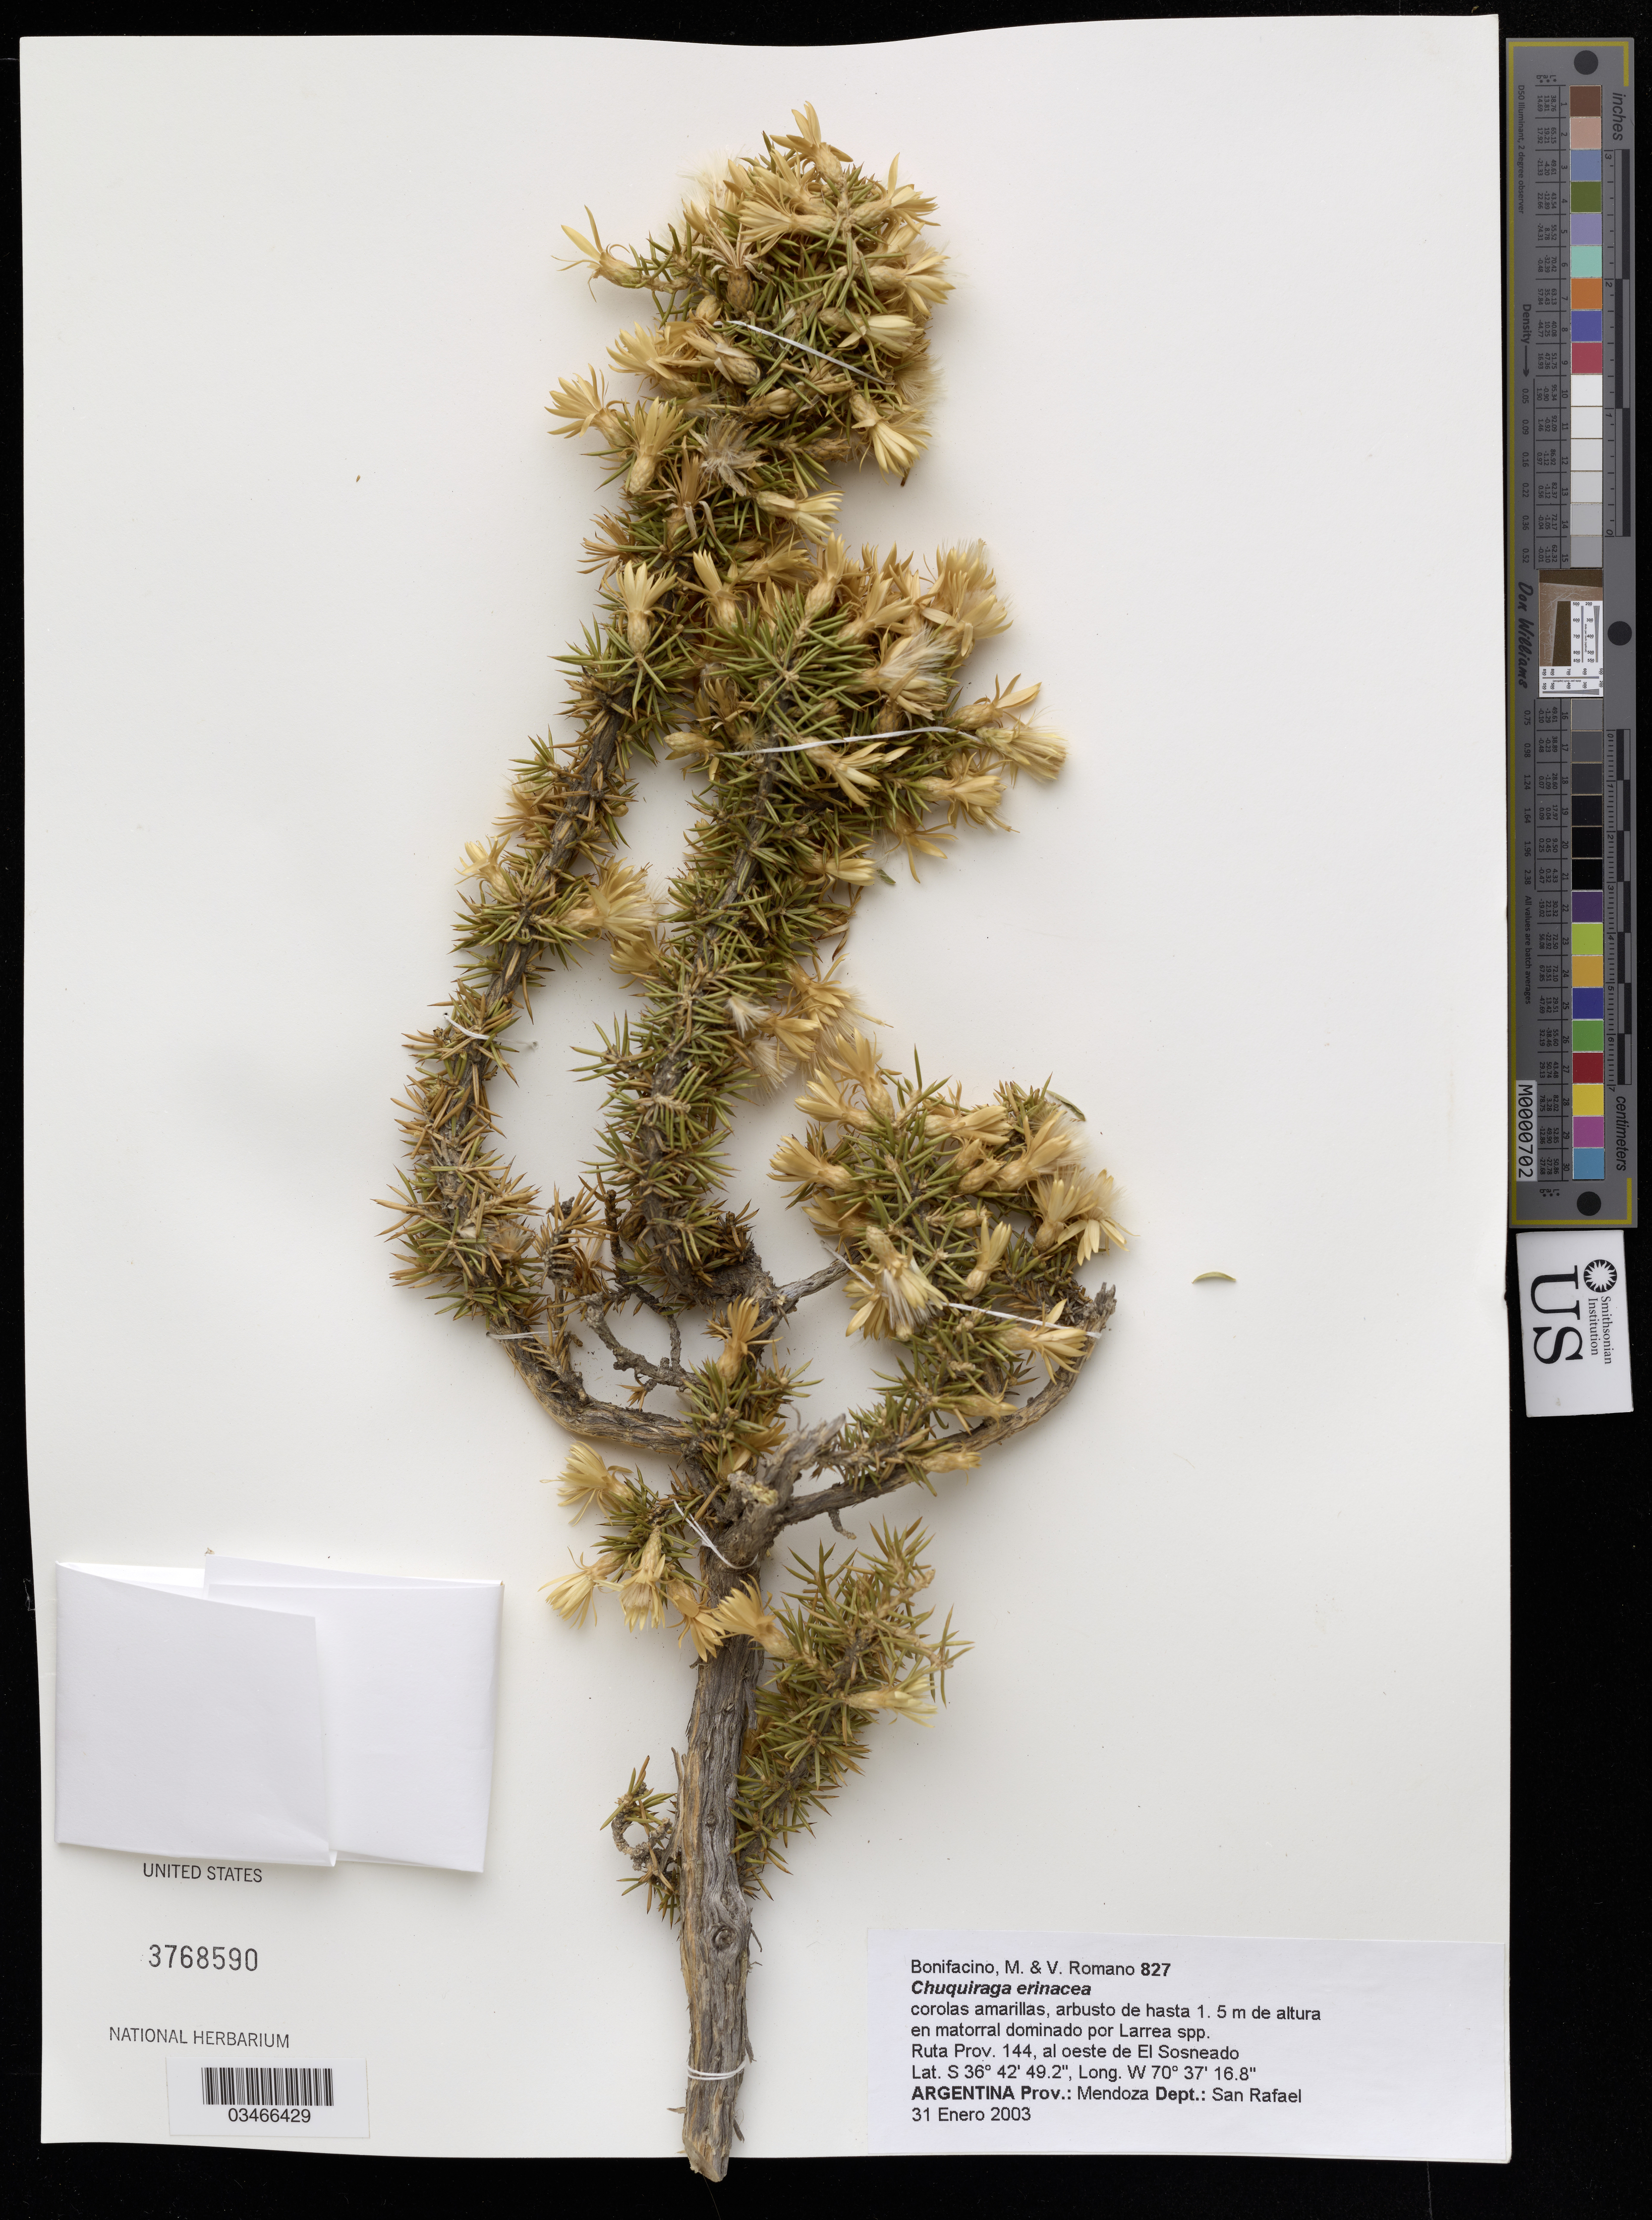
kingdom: Plantae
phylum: Tracheophyta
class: Magnoliopsida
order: Asterales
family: Asteraceae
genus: Chuquiraga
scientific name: Chuquiraga erinacea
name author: D. Don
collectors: M. M. Bonifacino & V. Romano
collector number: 827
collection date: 2003-01-31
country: Argentina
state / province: Mendoza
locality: Argentina Prov.: Mendoza Dept.: San Rafael.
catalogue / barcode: US 3768590